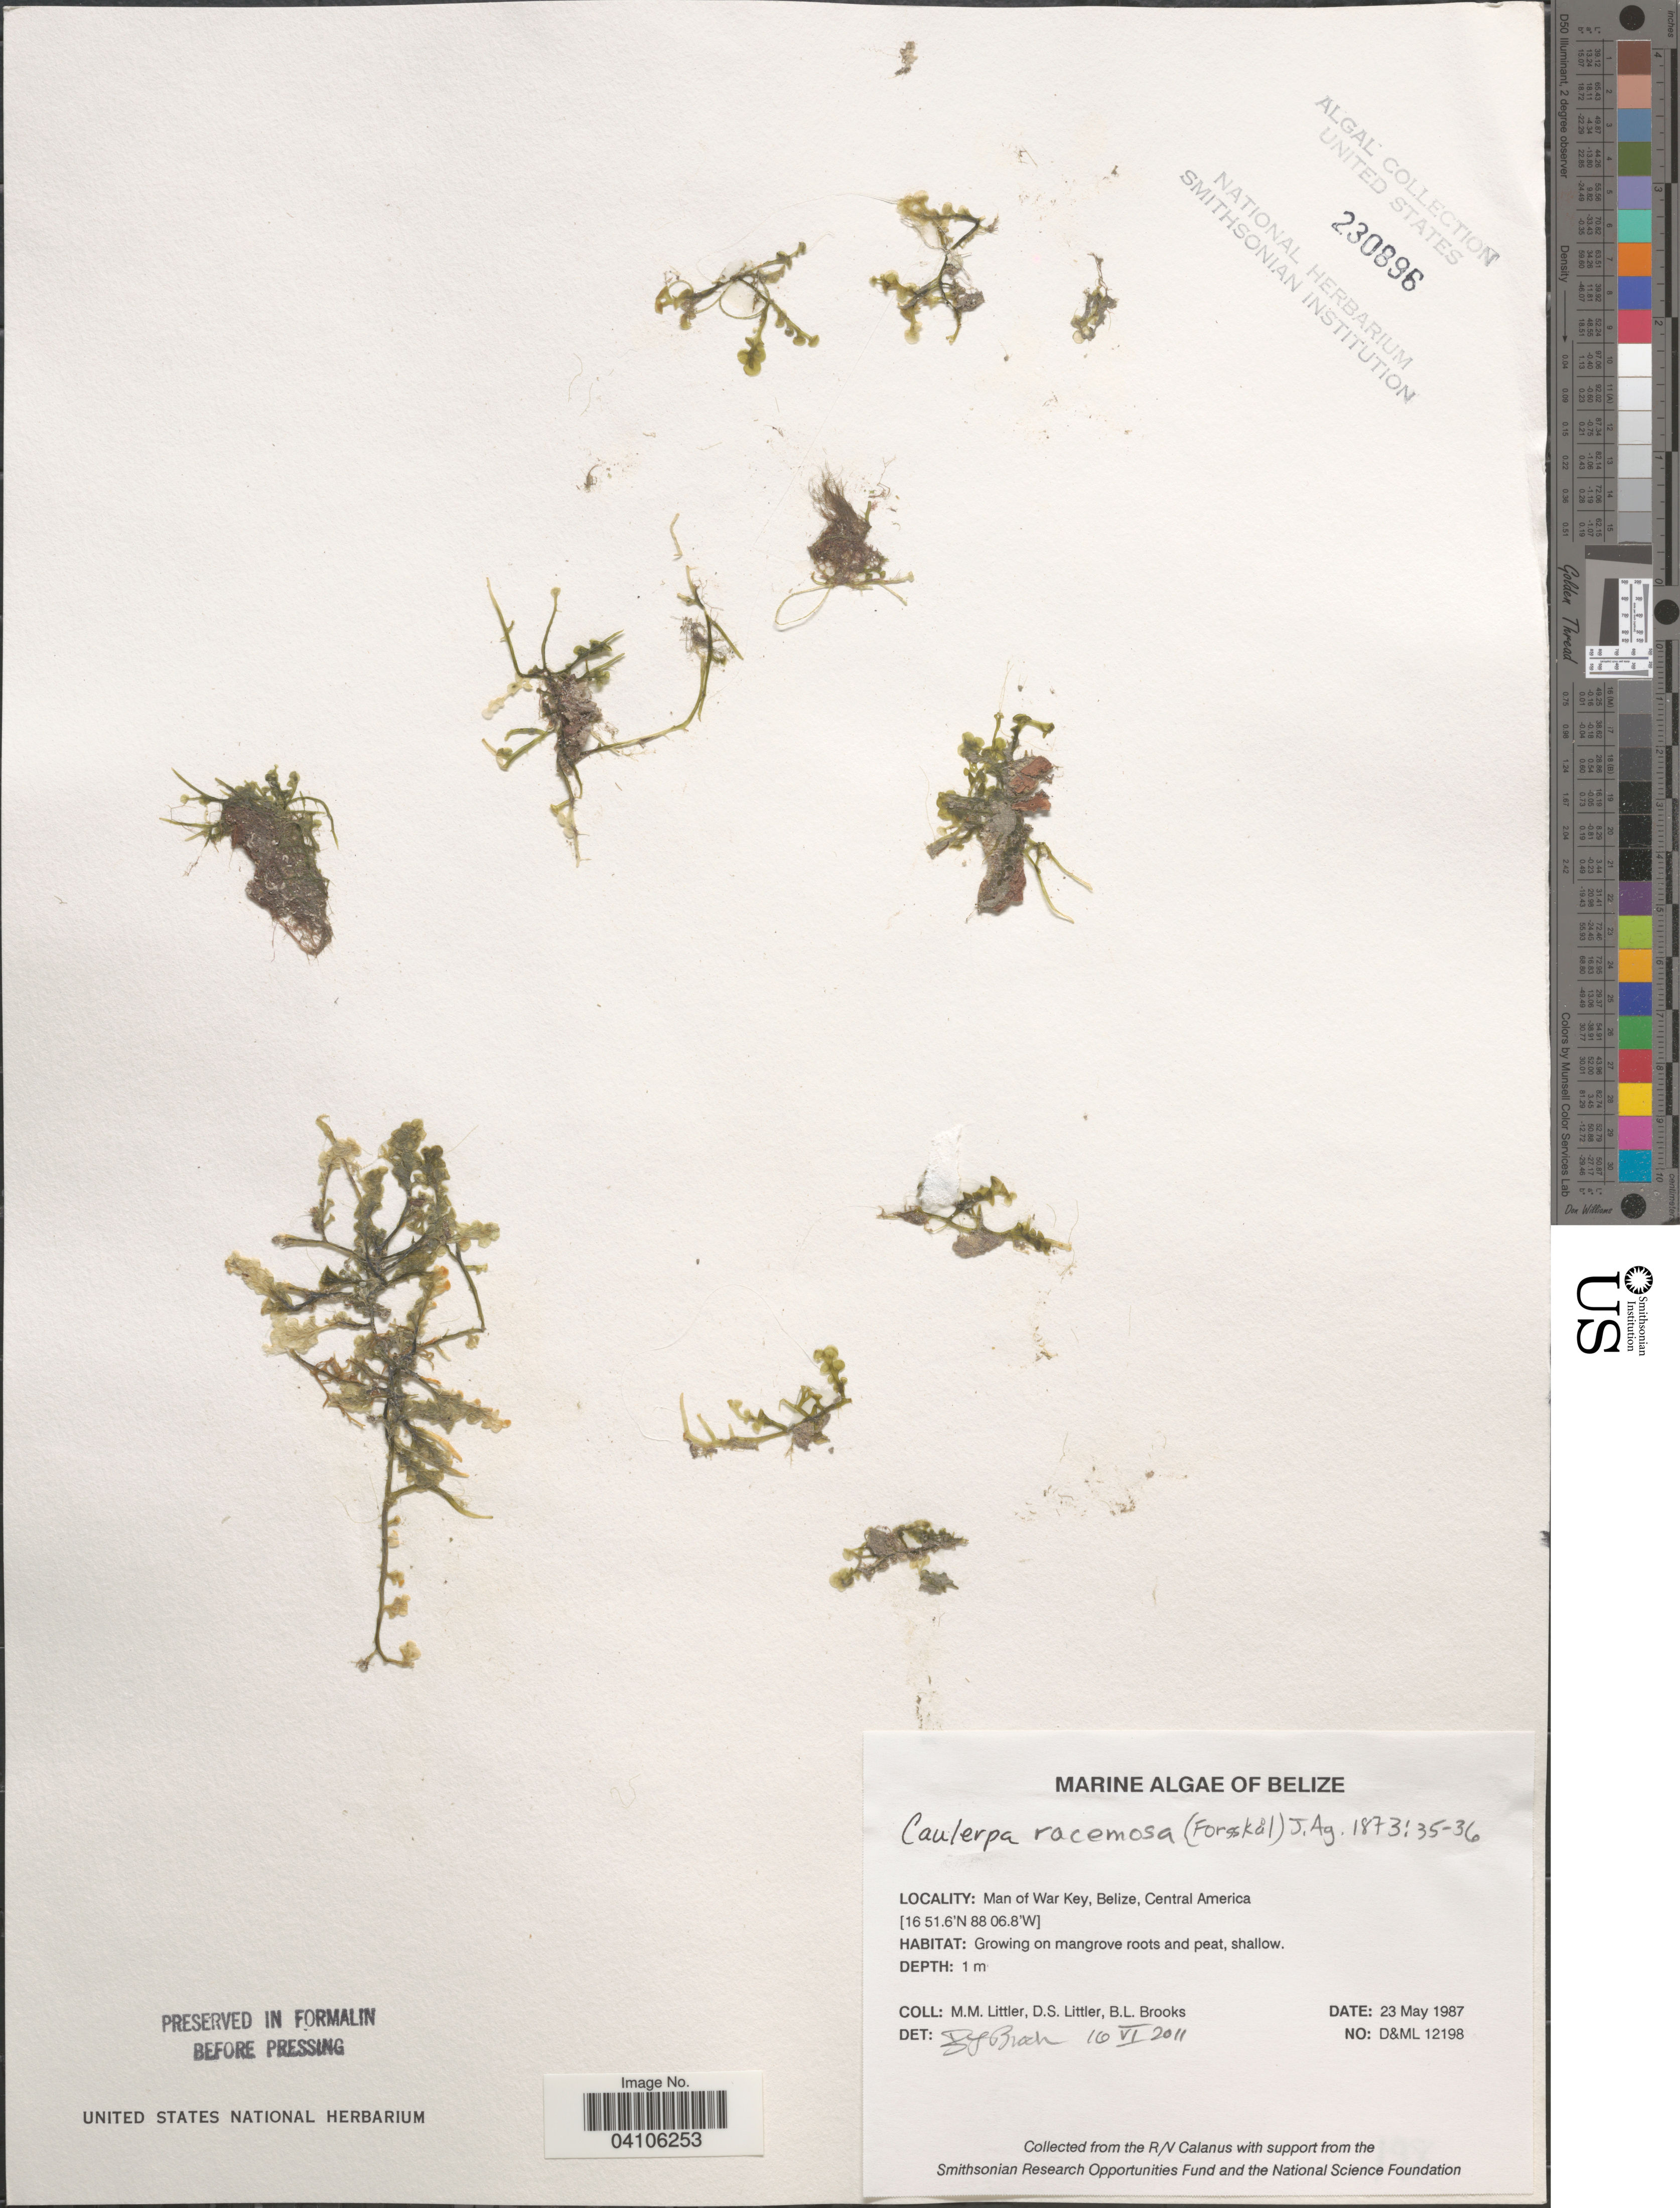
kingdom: Plantae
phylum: Chlorophyta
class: Ulvophyceae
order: Bryopsidales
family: Caulerpaceae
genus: Caulerpa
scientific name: Caulerpa racemosa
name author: (Forssk.) J. Agardh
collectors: D. S. Littler & B. Brooks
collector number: D&ML12198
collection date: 1987-05-23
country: Belize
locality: Man of War Key.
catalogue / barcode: US 230896